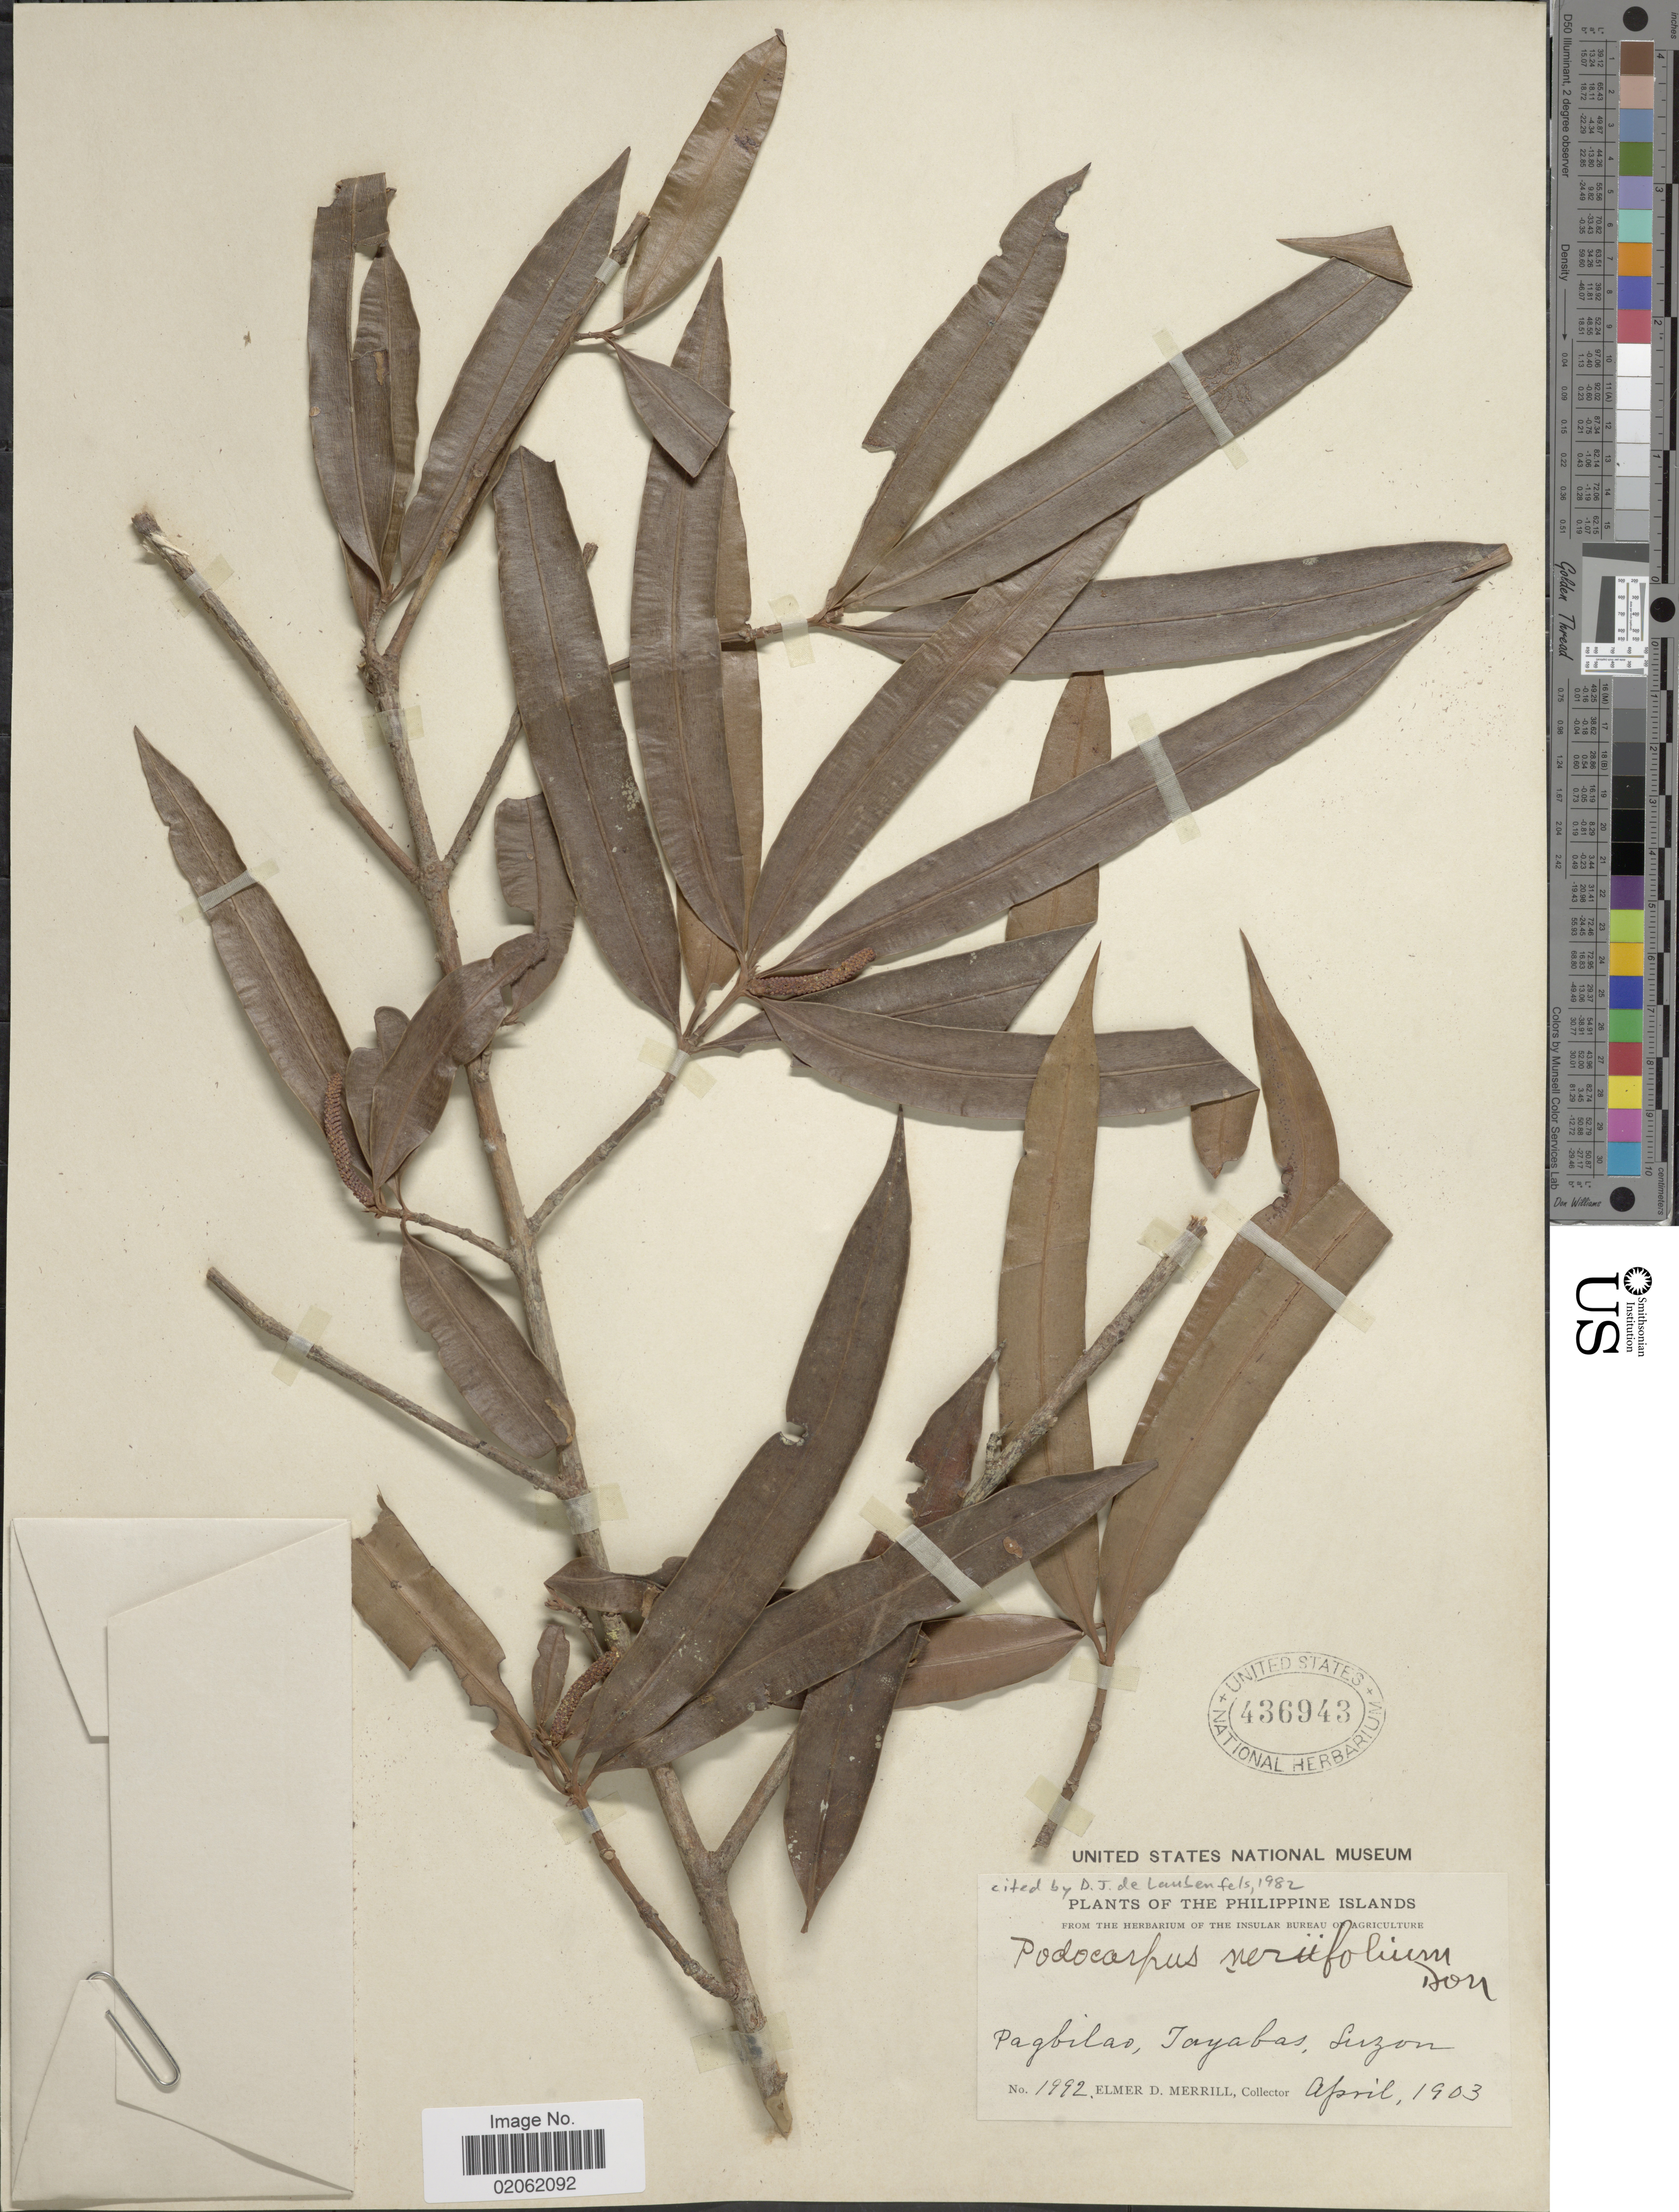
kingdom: Plantae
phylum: Tracheophyta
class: Pinopsida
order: Pinales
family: Podocarpaceae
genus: Podocarpus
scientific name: Podocarpus neriifolius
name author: D. Don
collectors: E. D. Merrill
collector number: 1992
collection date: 1903-04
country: Philippines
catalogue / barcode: US 436943